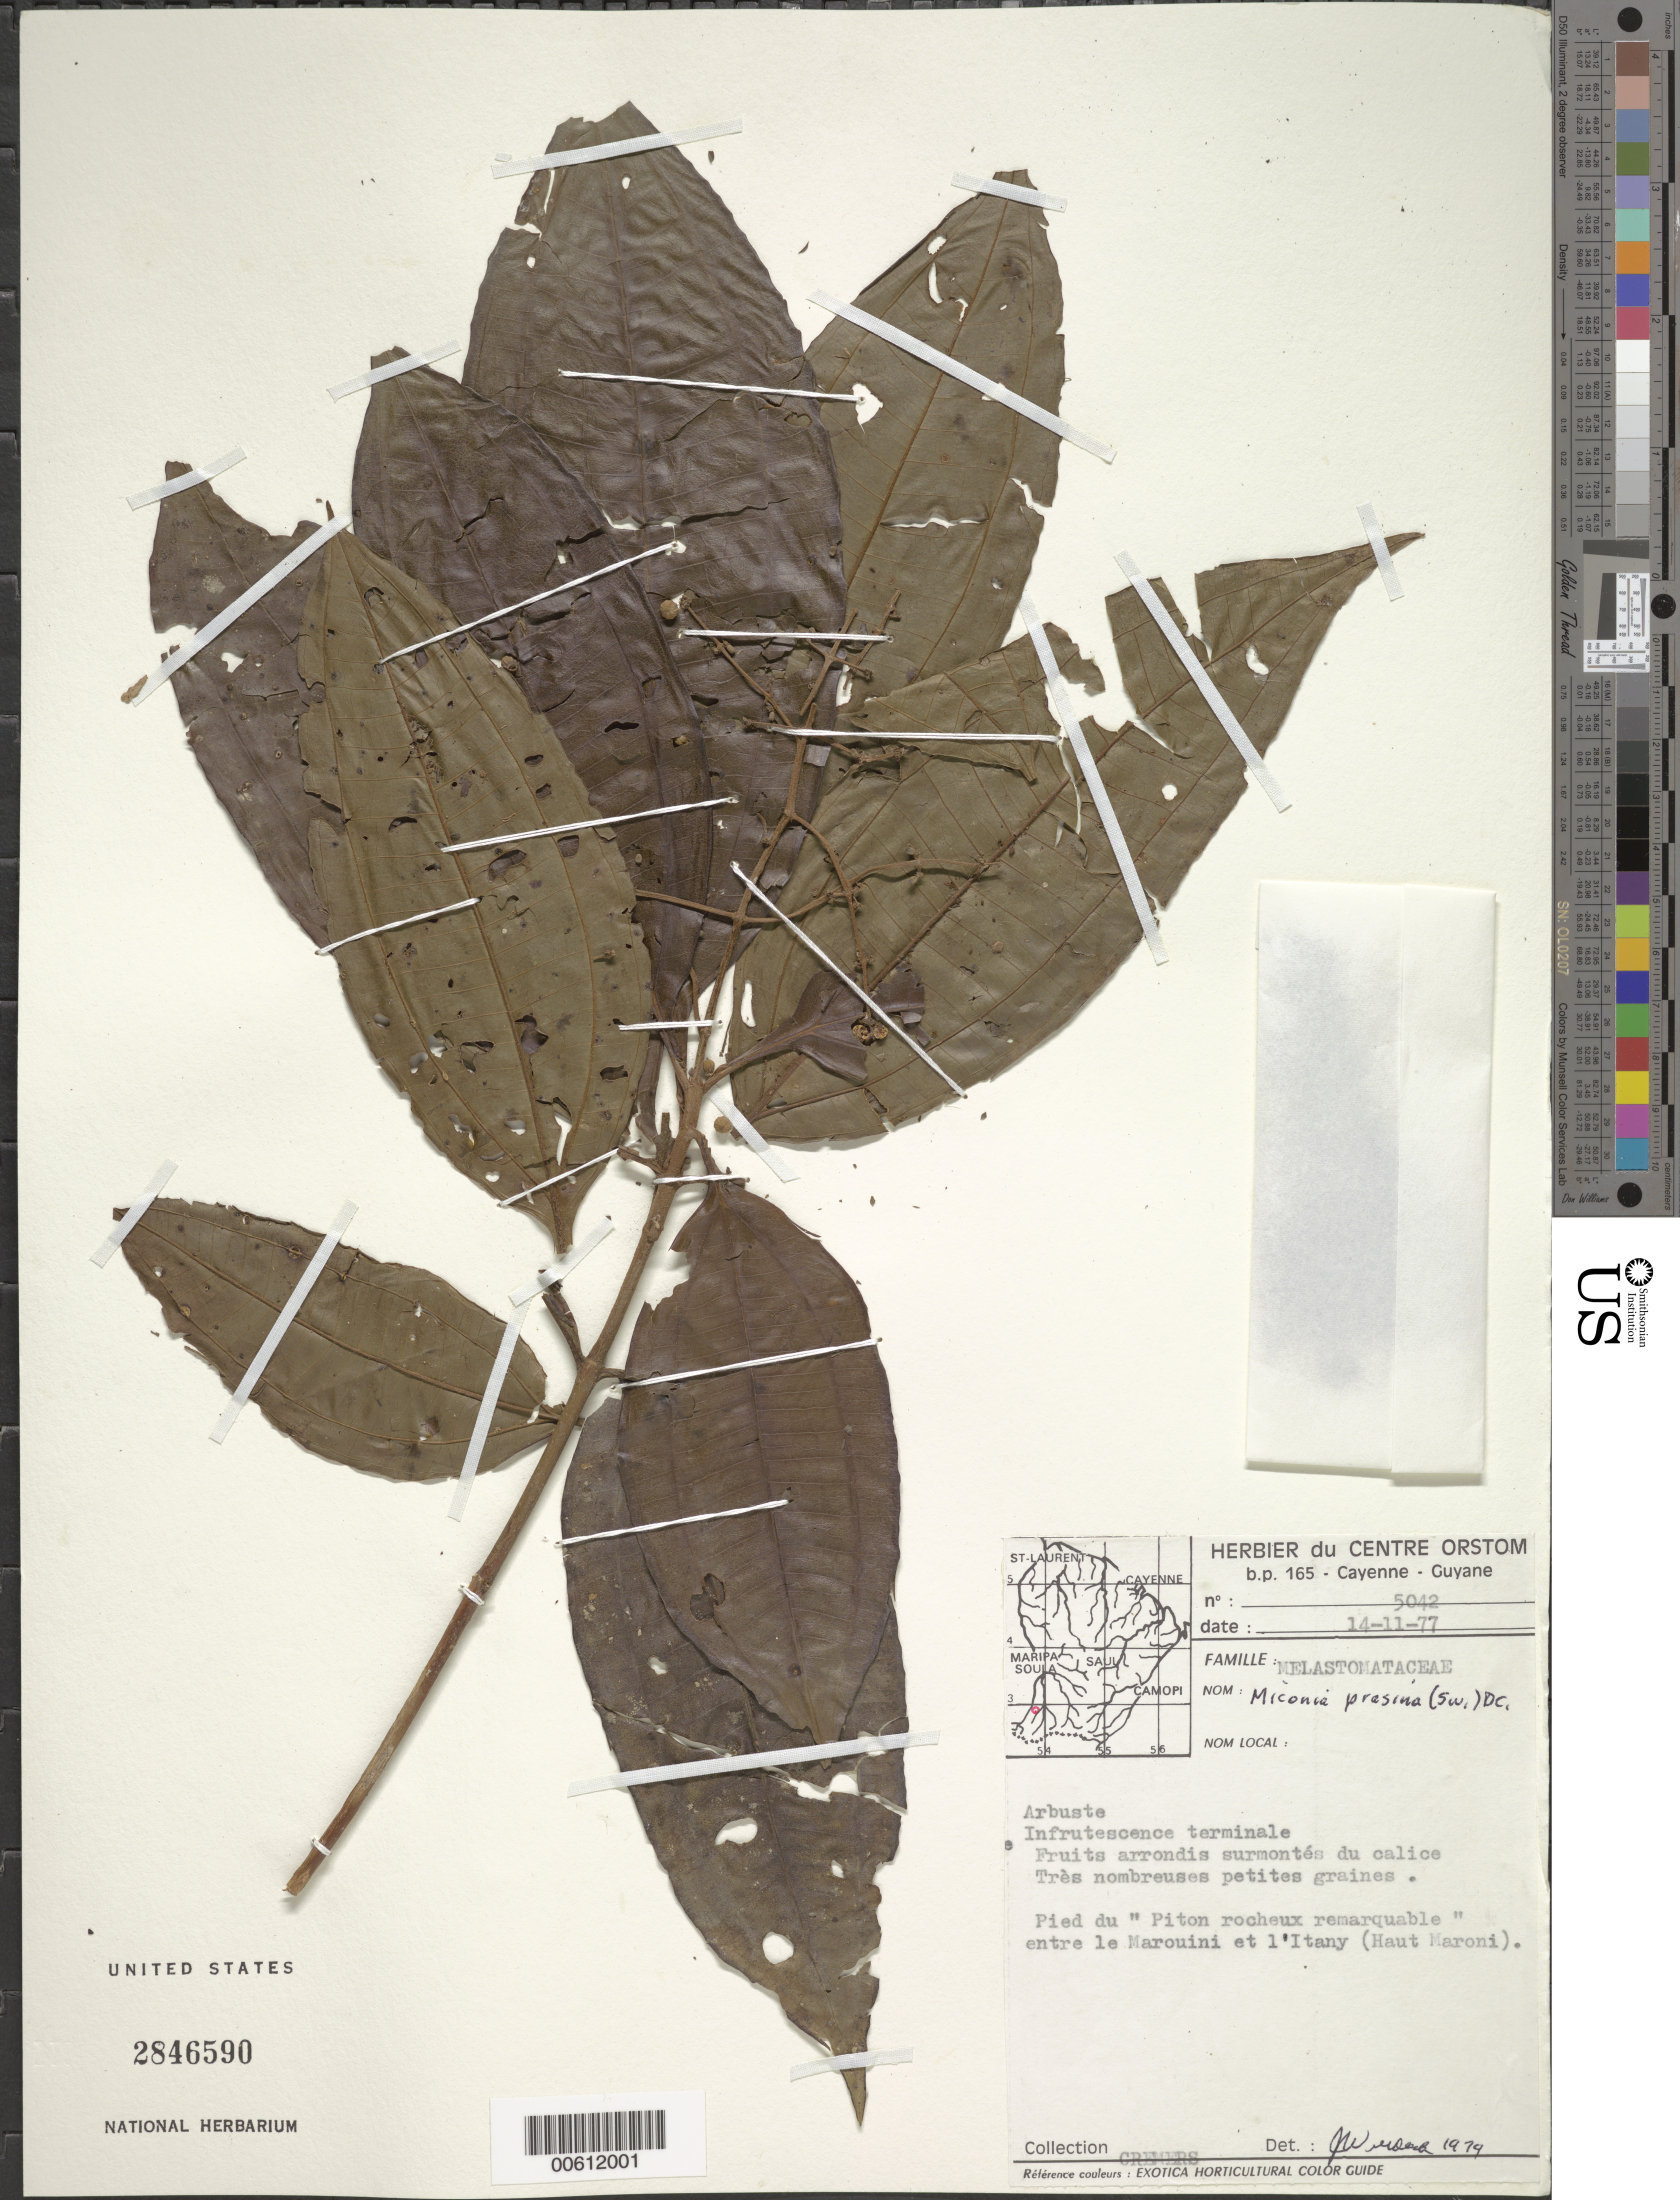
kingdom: Plantae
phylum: Tracheophyta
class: Magnoliopsida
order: Myrtales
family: Melastomataceae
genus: Miconia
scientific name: Miconia prasina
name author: (Sw.) DC.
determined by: Wurdack, John J., (US), US (UNITED STATES)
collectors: G. Cremers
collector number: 5042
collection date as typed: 14-Nov-77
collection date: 1977-11-14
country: French Guiana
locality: Bassin du Haut-Marouini, Marouini-l'Itany, en aval du camp de base vers le 'Piton rocheux remarquable'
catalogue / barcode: US 2846590